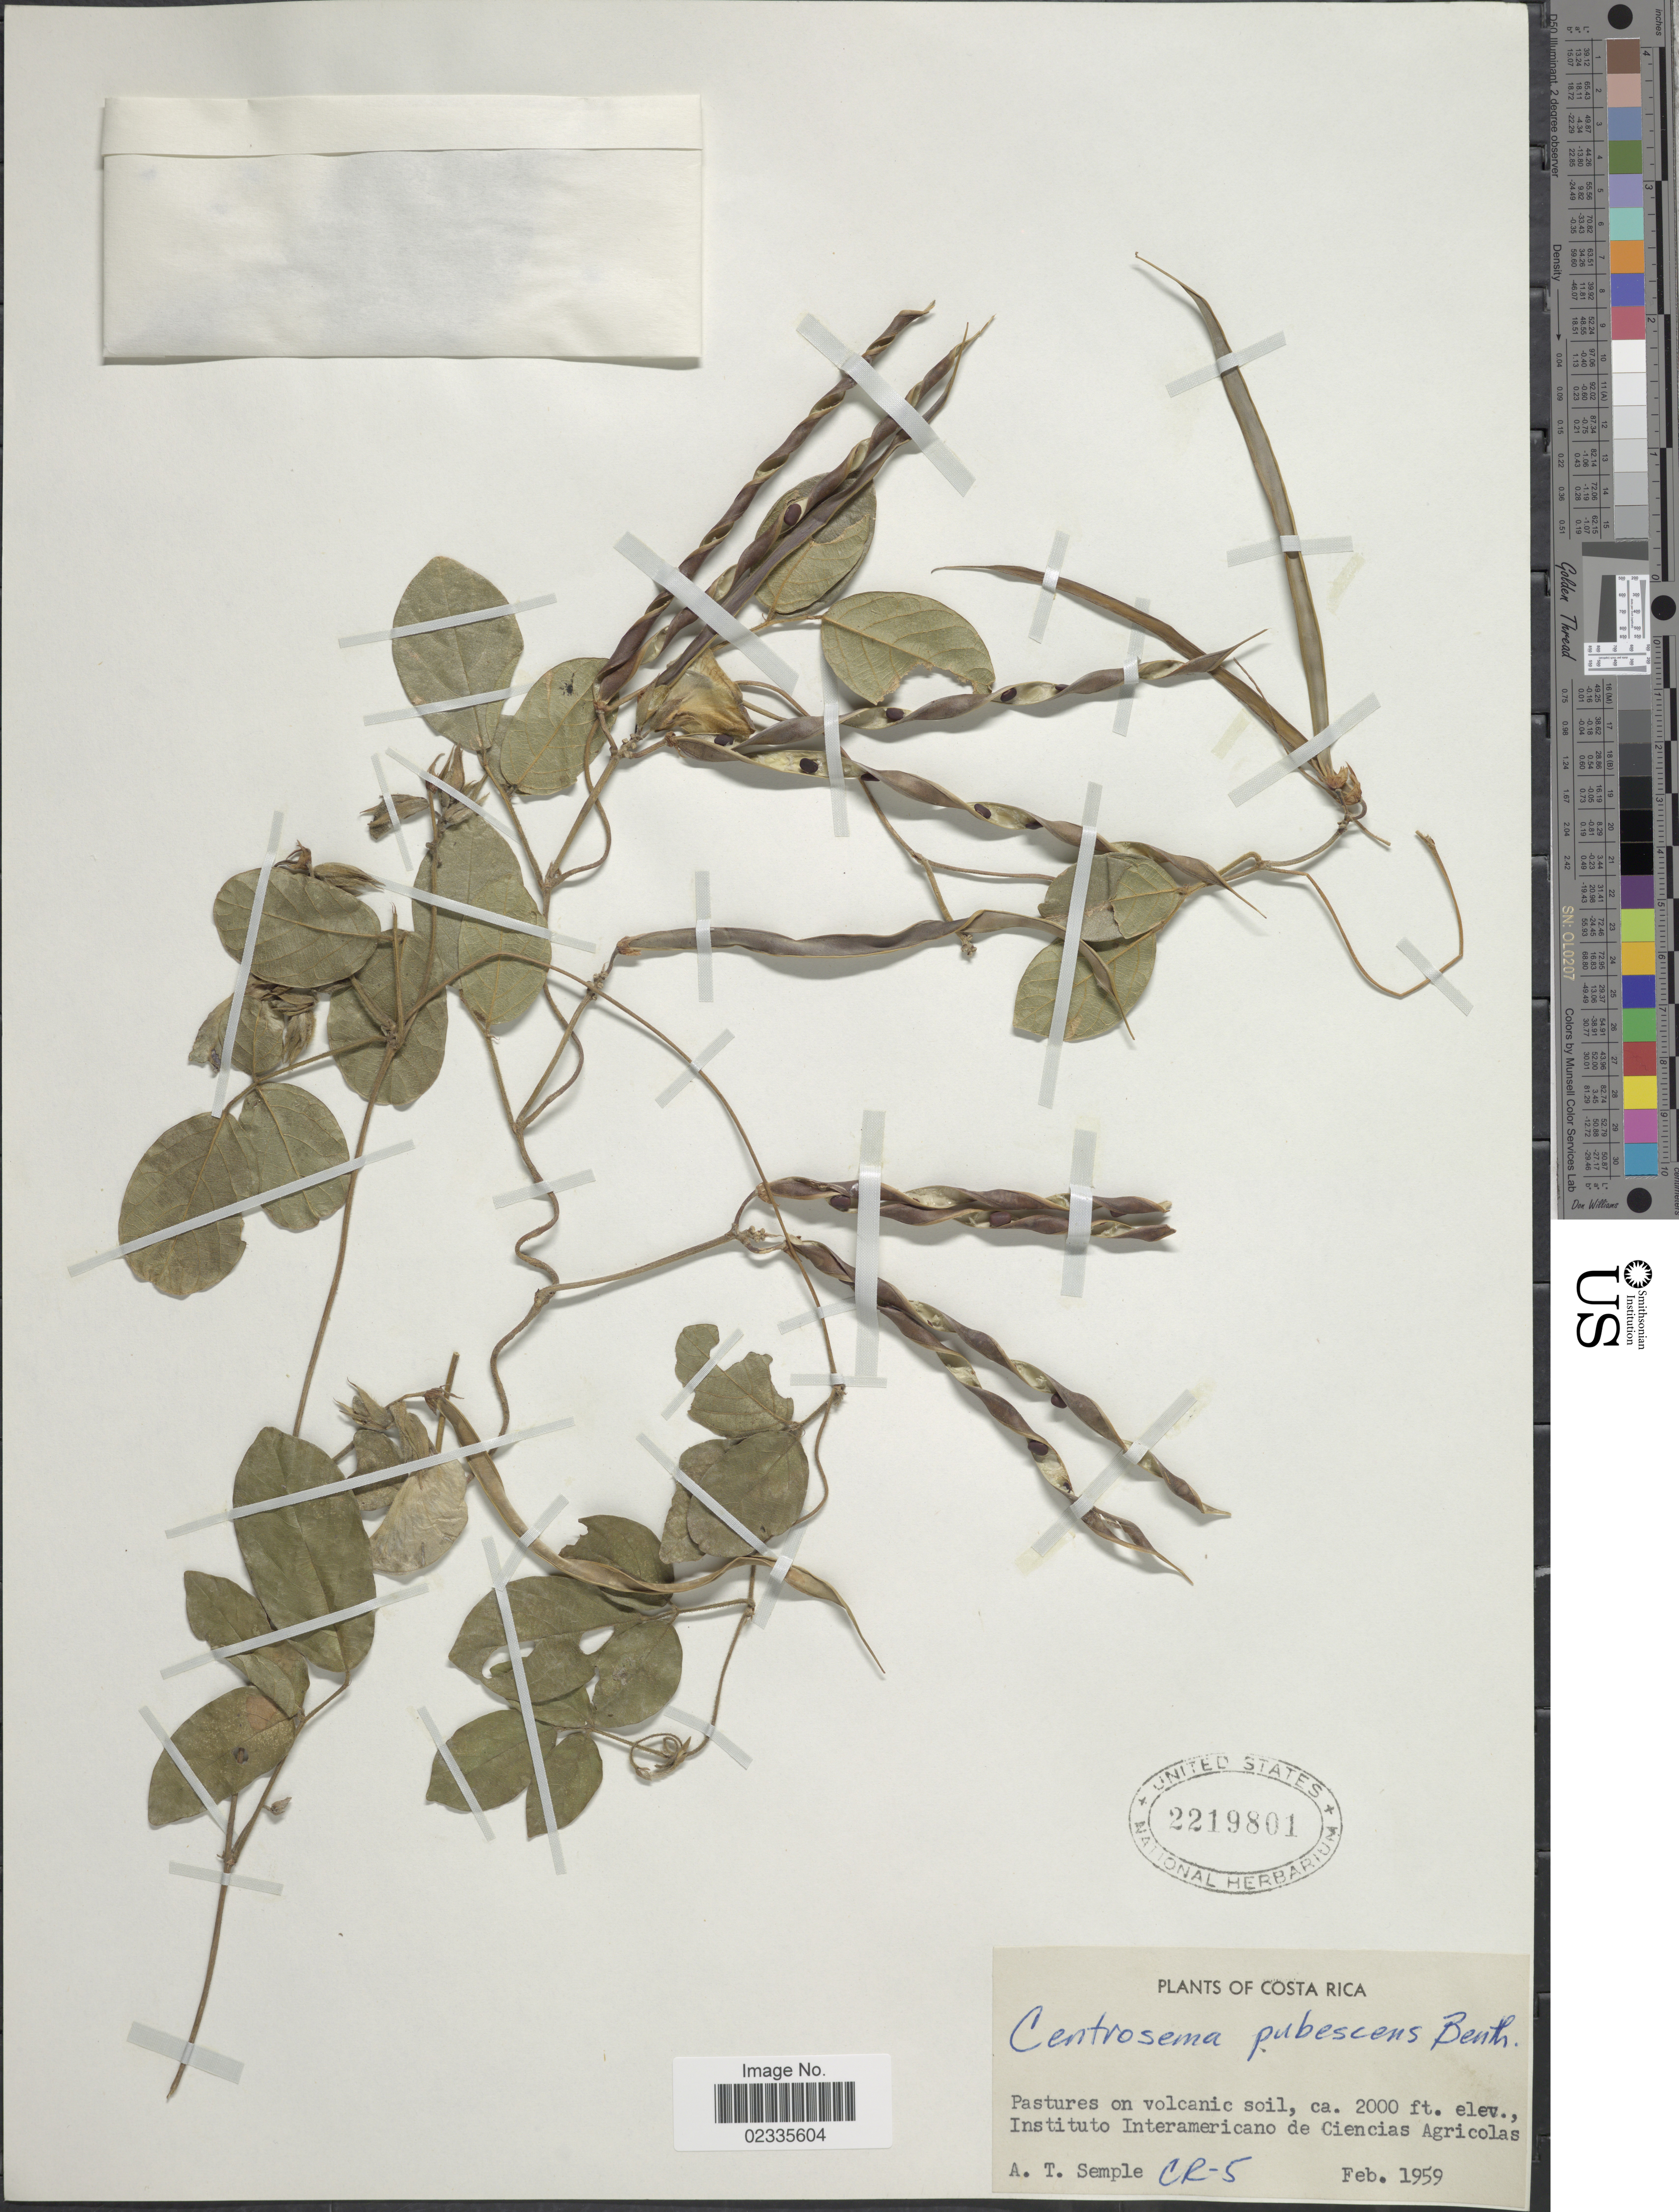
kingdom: Plantae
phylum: Tracheophyta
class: Magnoliopsida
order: Fabales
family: Fabaceae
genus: Centrosema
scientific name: Centrosema pubescens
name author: Benth.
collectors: A. Semple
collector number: CR-5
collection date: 1959-02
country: Costa Rica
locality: Instituto Interamericano de Ciencias Agricolas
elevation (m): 610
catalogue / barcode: US 2219801